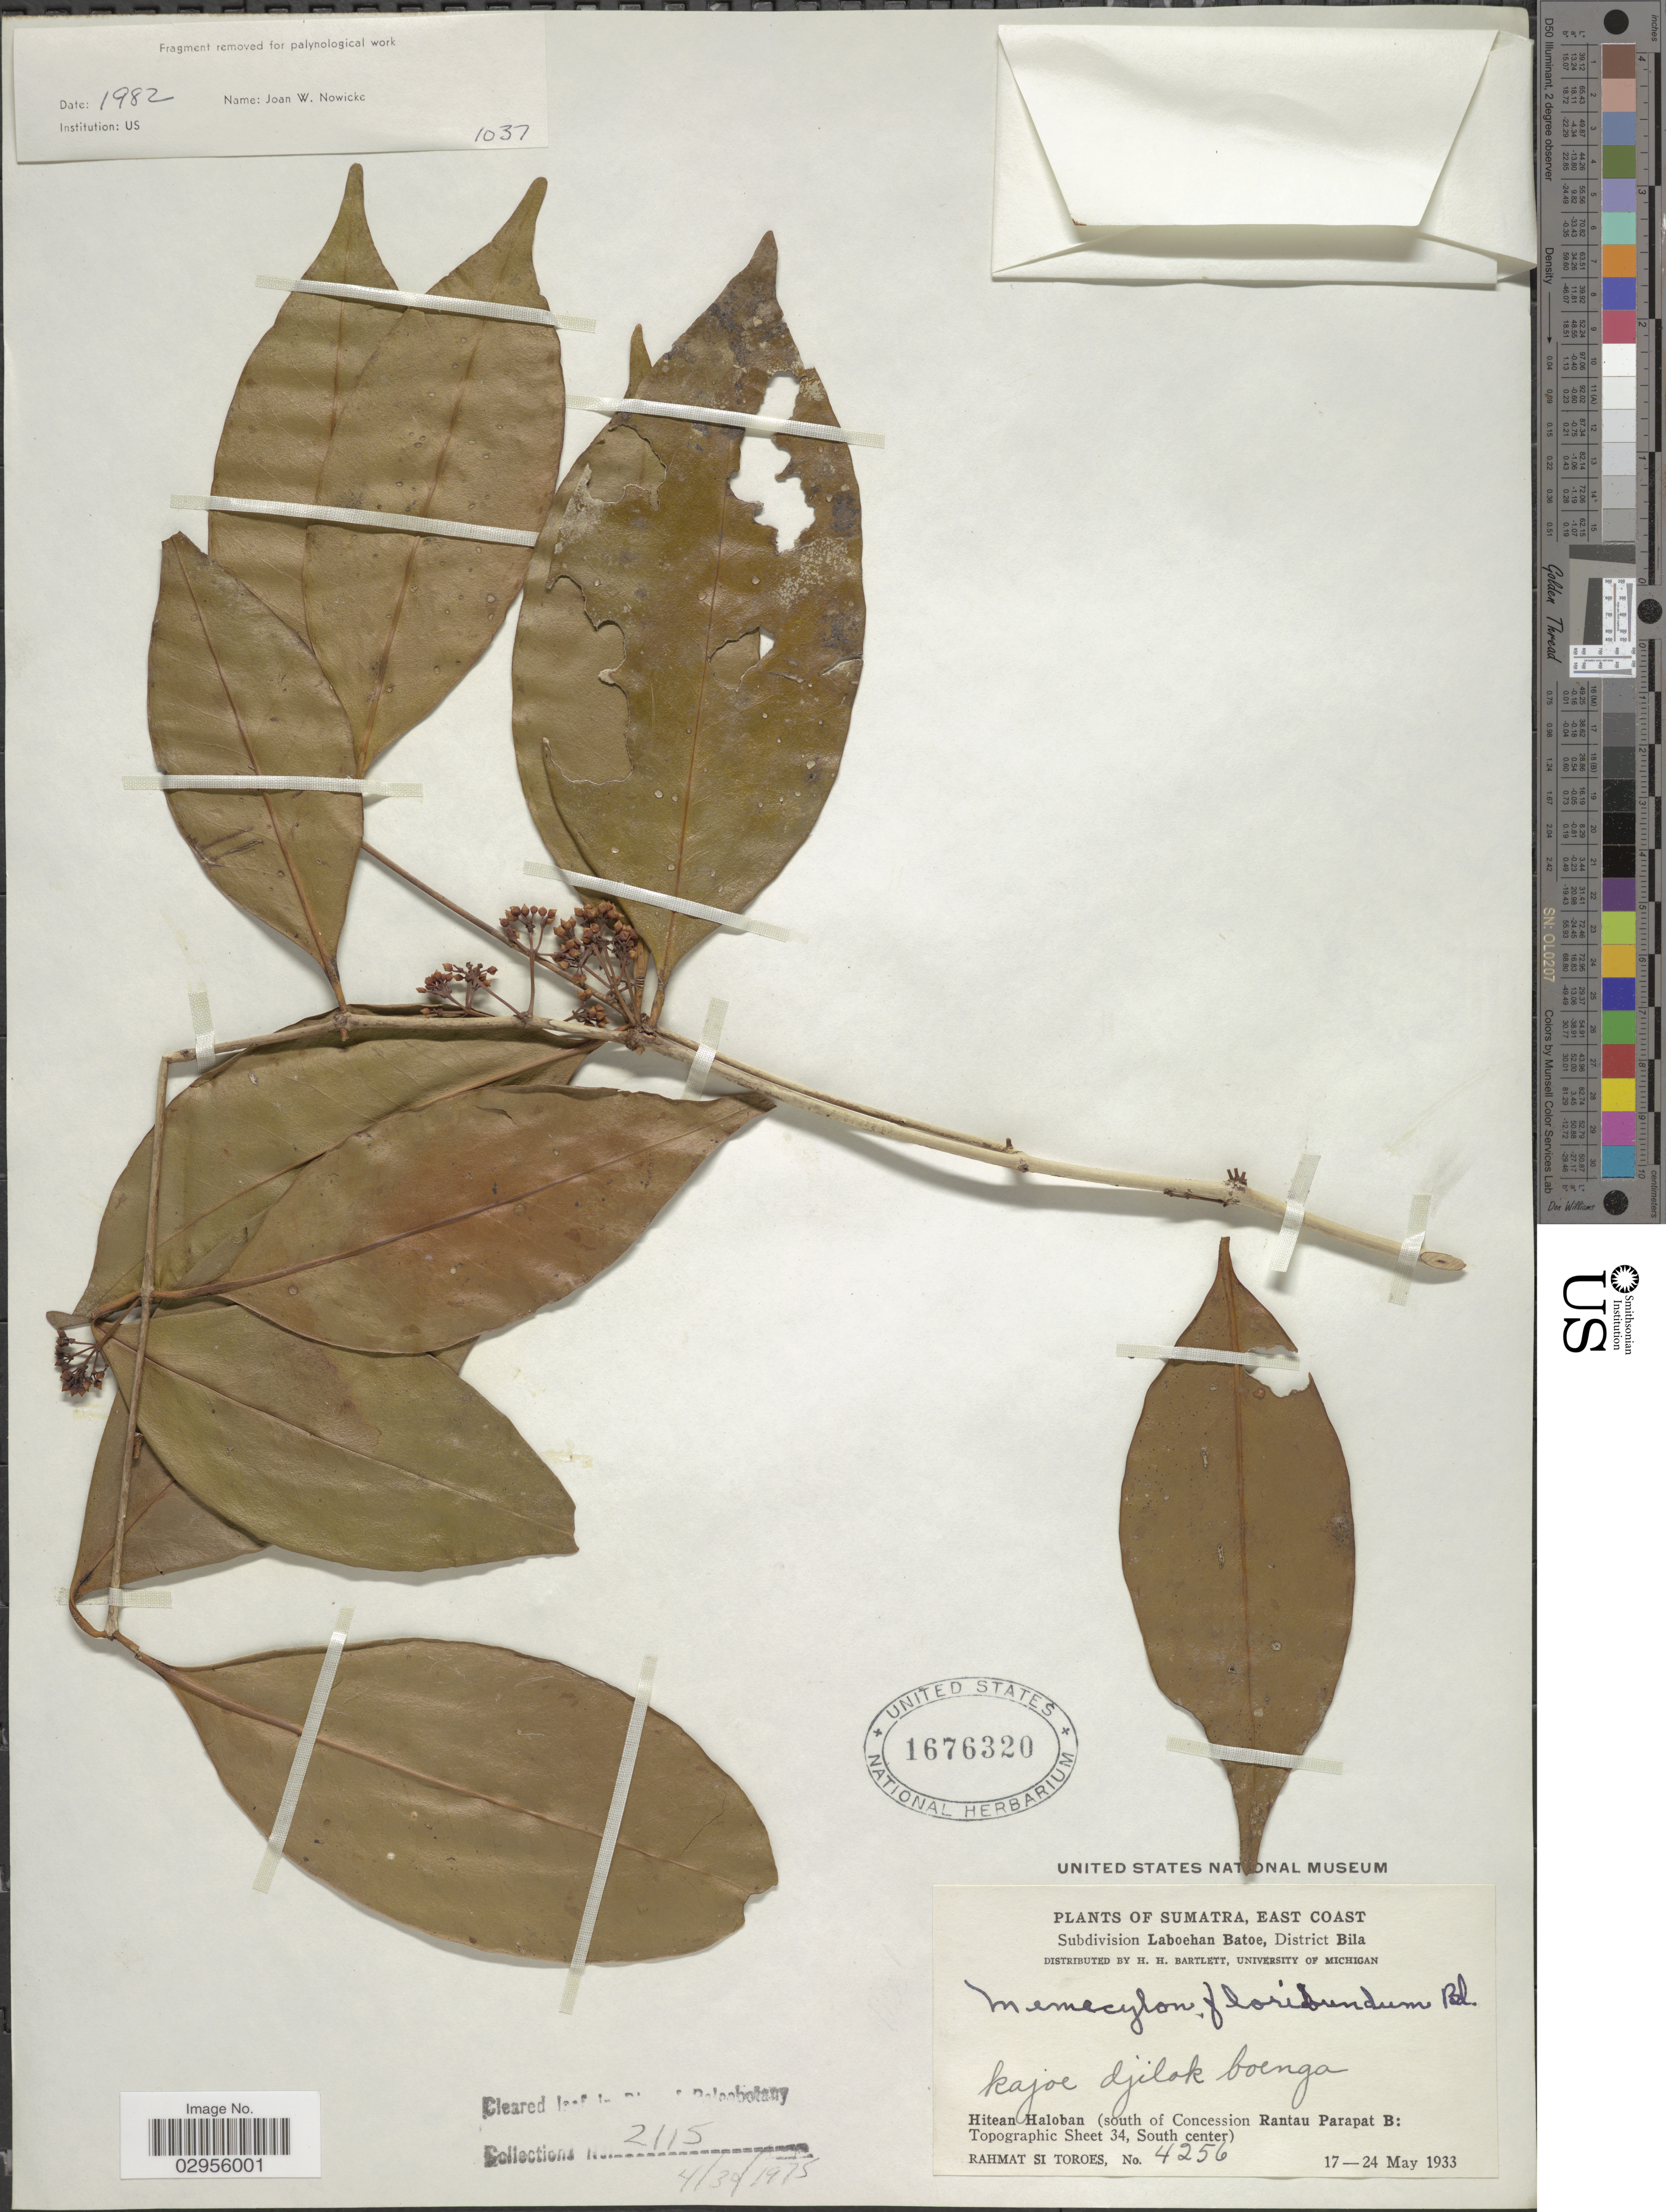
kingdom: Plantae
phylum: Tracheophyta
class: Magnoliopsida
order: Myrtales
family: Melastomataceae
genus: Memecylon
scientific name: Memecylon floribundum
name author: Blume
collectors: Rahmat Si Boeea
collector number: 4256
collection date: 1933-05-17/1933-05-24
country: Indonesia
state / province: Sumatra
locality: East Coast. Subdivision Laboehan Batoe, District Bila. Hitean Haloban (south of Concession Rantau Parapat B: Topographic Sheet 34, South center).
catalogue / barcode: US 1676320